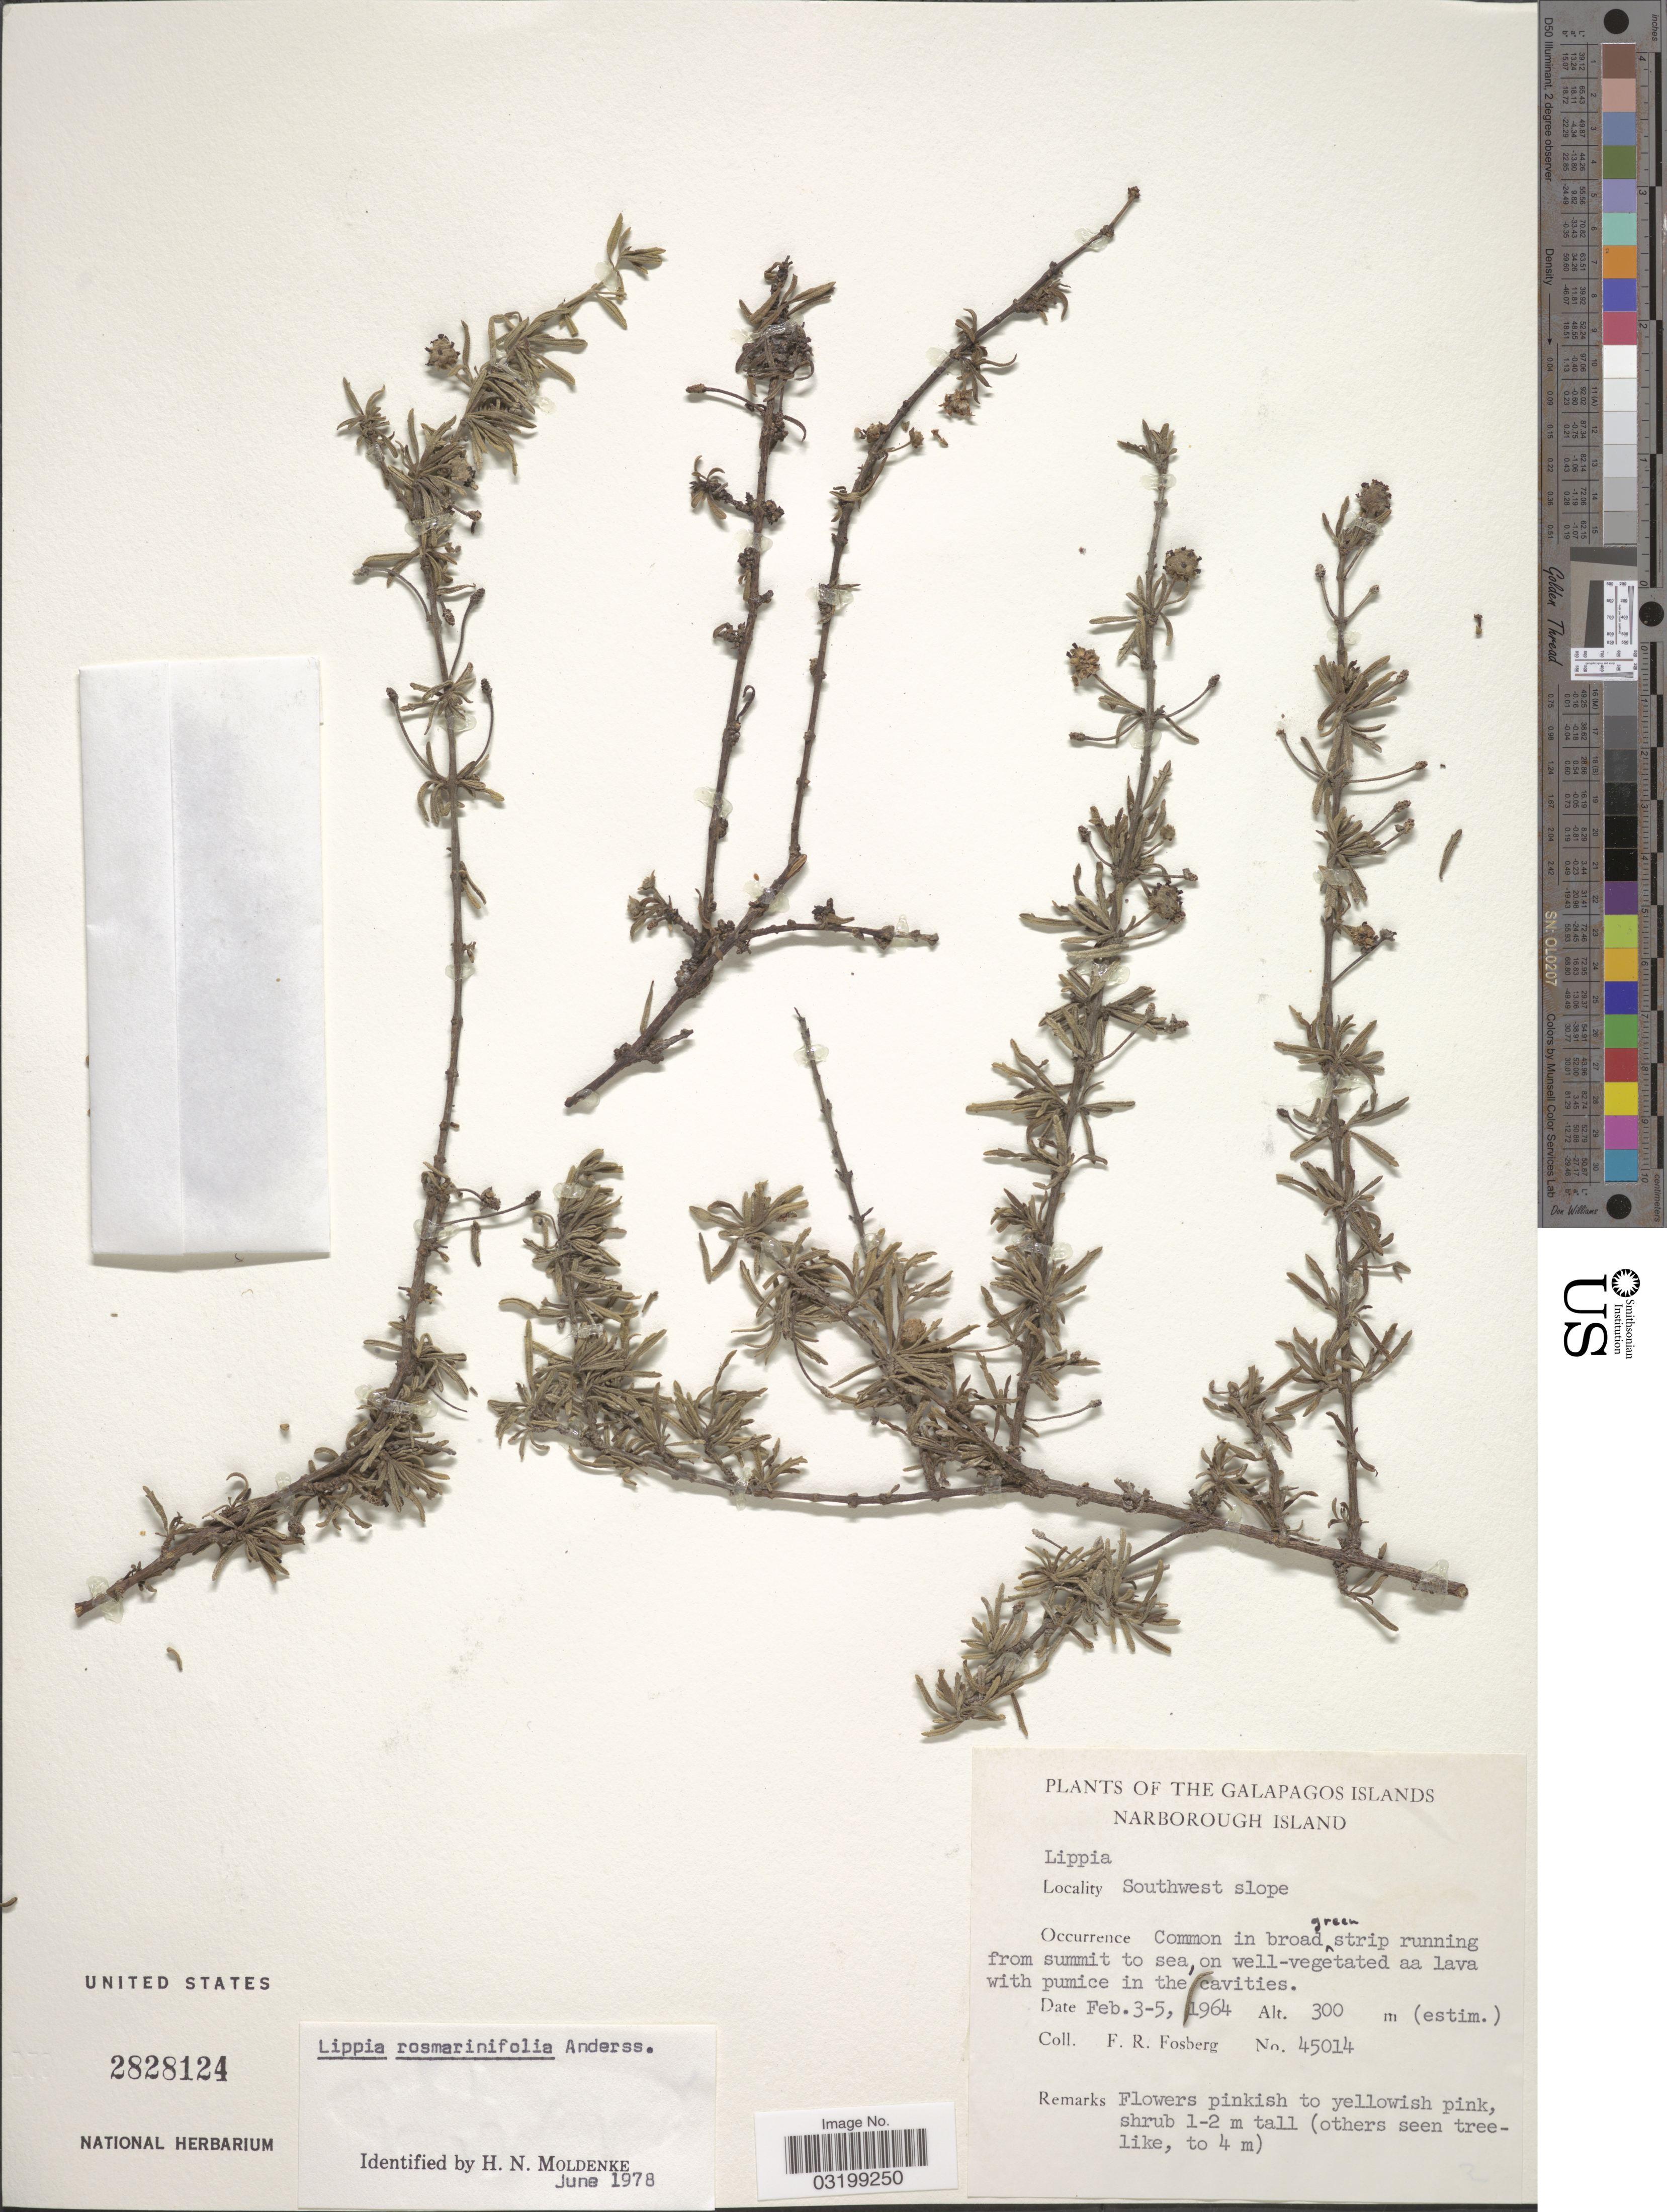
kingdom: Plantae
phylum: Tracheophyta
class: Magnoliopsida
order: Lamiales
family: Verbenaceae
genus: Lippia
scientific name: Lippia rosmarinifolia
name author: Andersson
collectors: F. R. Fosberg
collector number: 45014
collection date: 1964-02-03/1964-02-05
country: Ecuador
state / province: Colón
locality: Galapagos Islands. Narborough Island. Southwest slope.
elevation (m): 300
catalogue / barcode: US 2828124